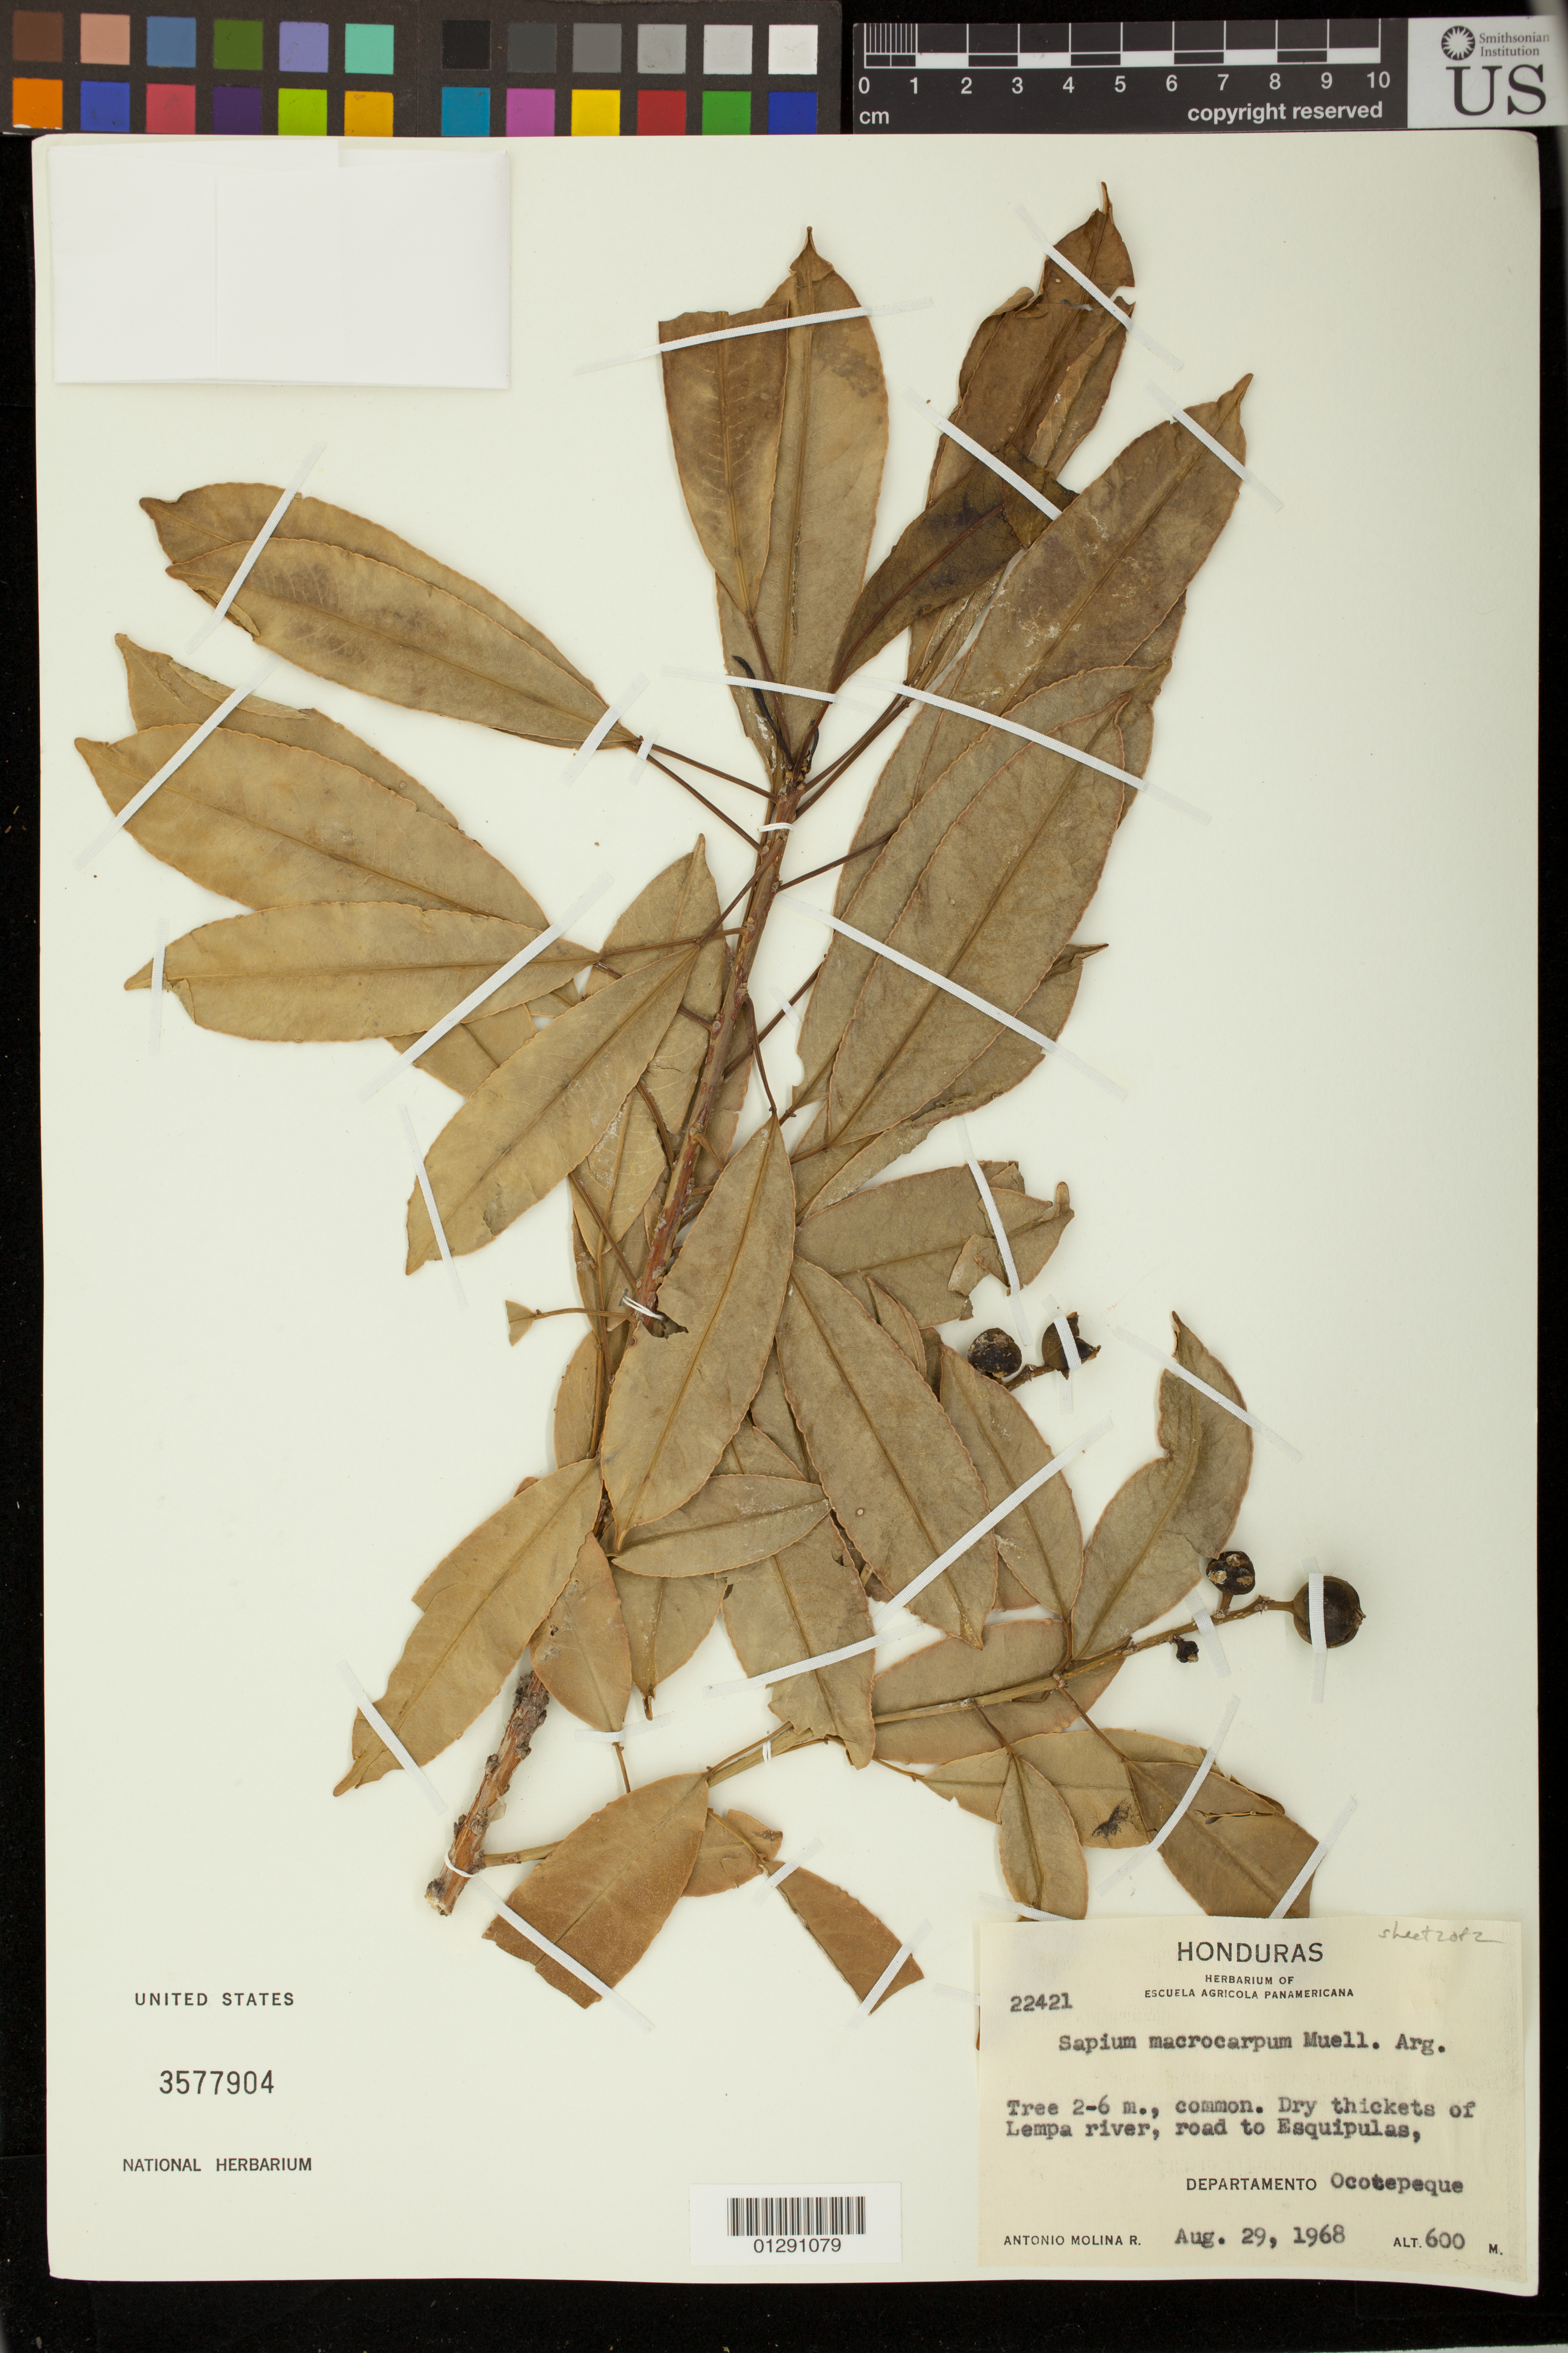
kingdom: Plantae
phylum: Tracheophyta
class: Magnoliopsida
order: Malpighiales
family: Euphorbiaceae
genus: Sapium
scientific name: Sapium macrocarpum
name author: Müll. Arg.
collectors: A. Molina R.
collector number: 22421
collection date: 1968-08-29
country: Honduras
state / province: Ocotepeque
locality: Lempa river, road to Esquipulas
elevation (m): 600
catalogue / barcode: US 3577904